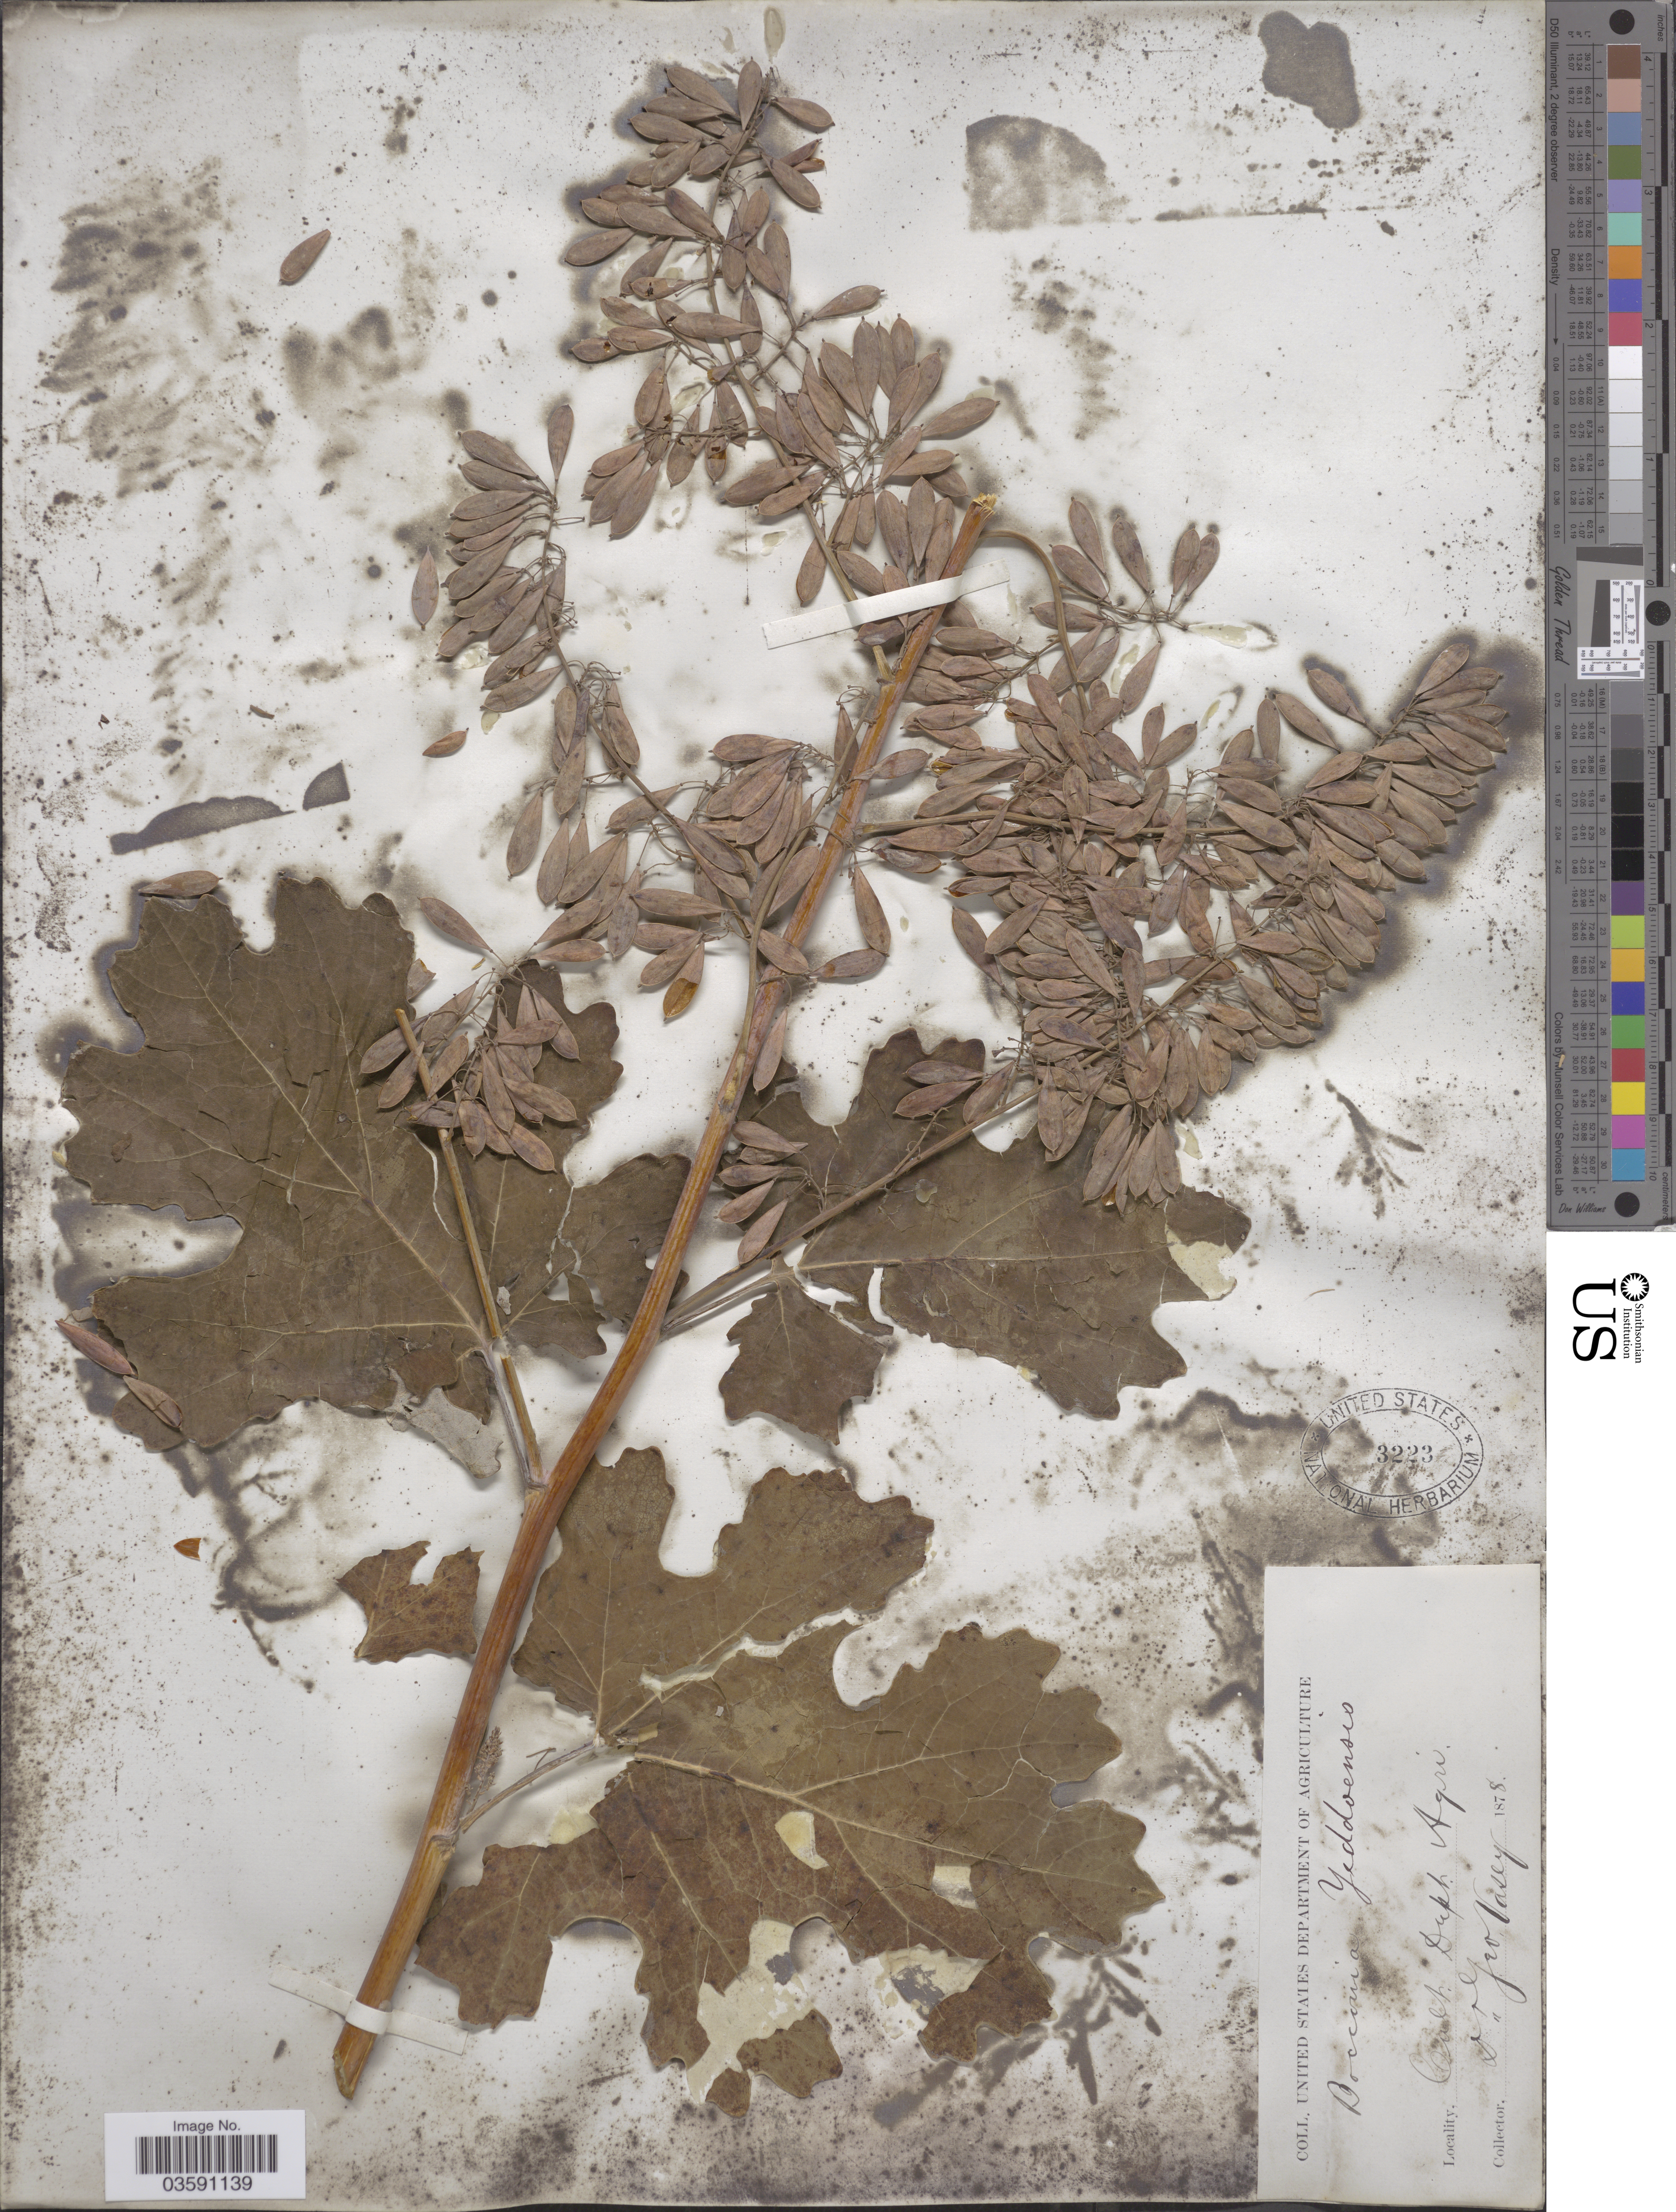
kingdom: Plantae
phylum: Tracheophyta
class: Magnoliopsida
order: Ranunculales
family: Papaveraceae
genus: Macleaya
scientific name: Macleaya cordata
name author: (Willd.) R. Br.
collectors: G. R. Vasey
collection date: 1878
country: United States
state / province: District of Columbia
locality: Dept. Agri.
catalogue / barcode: US 3223